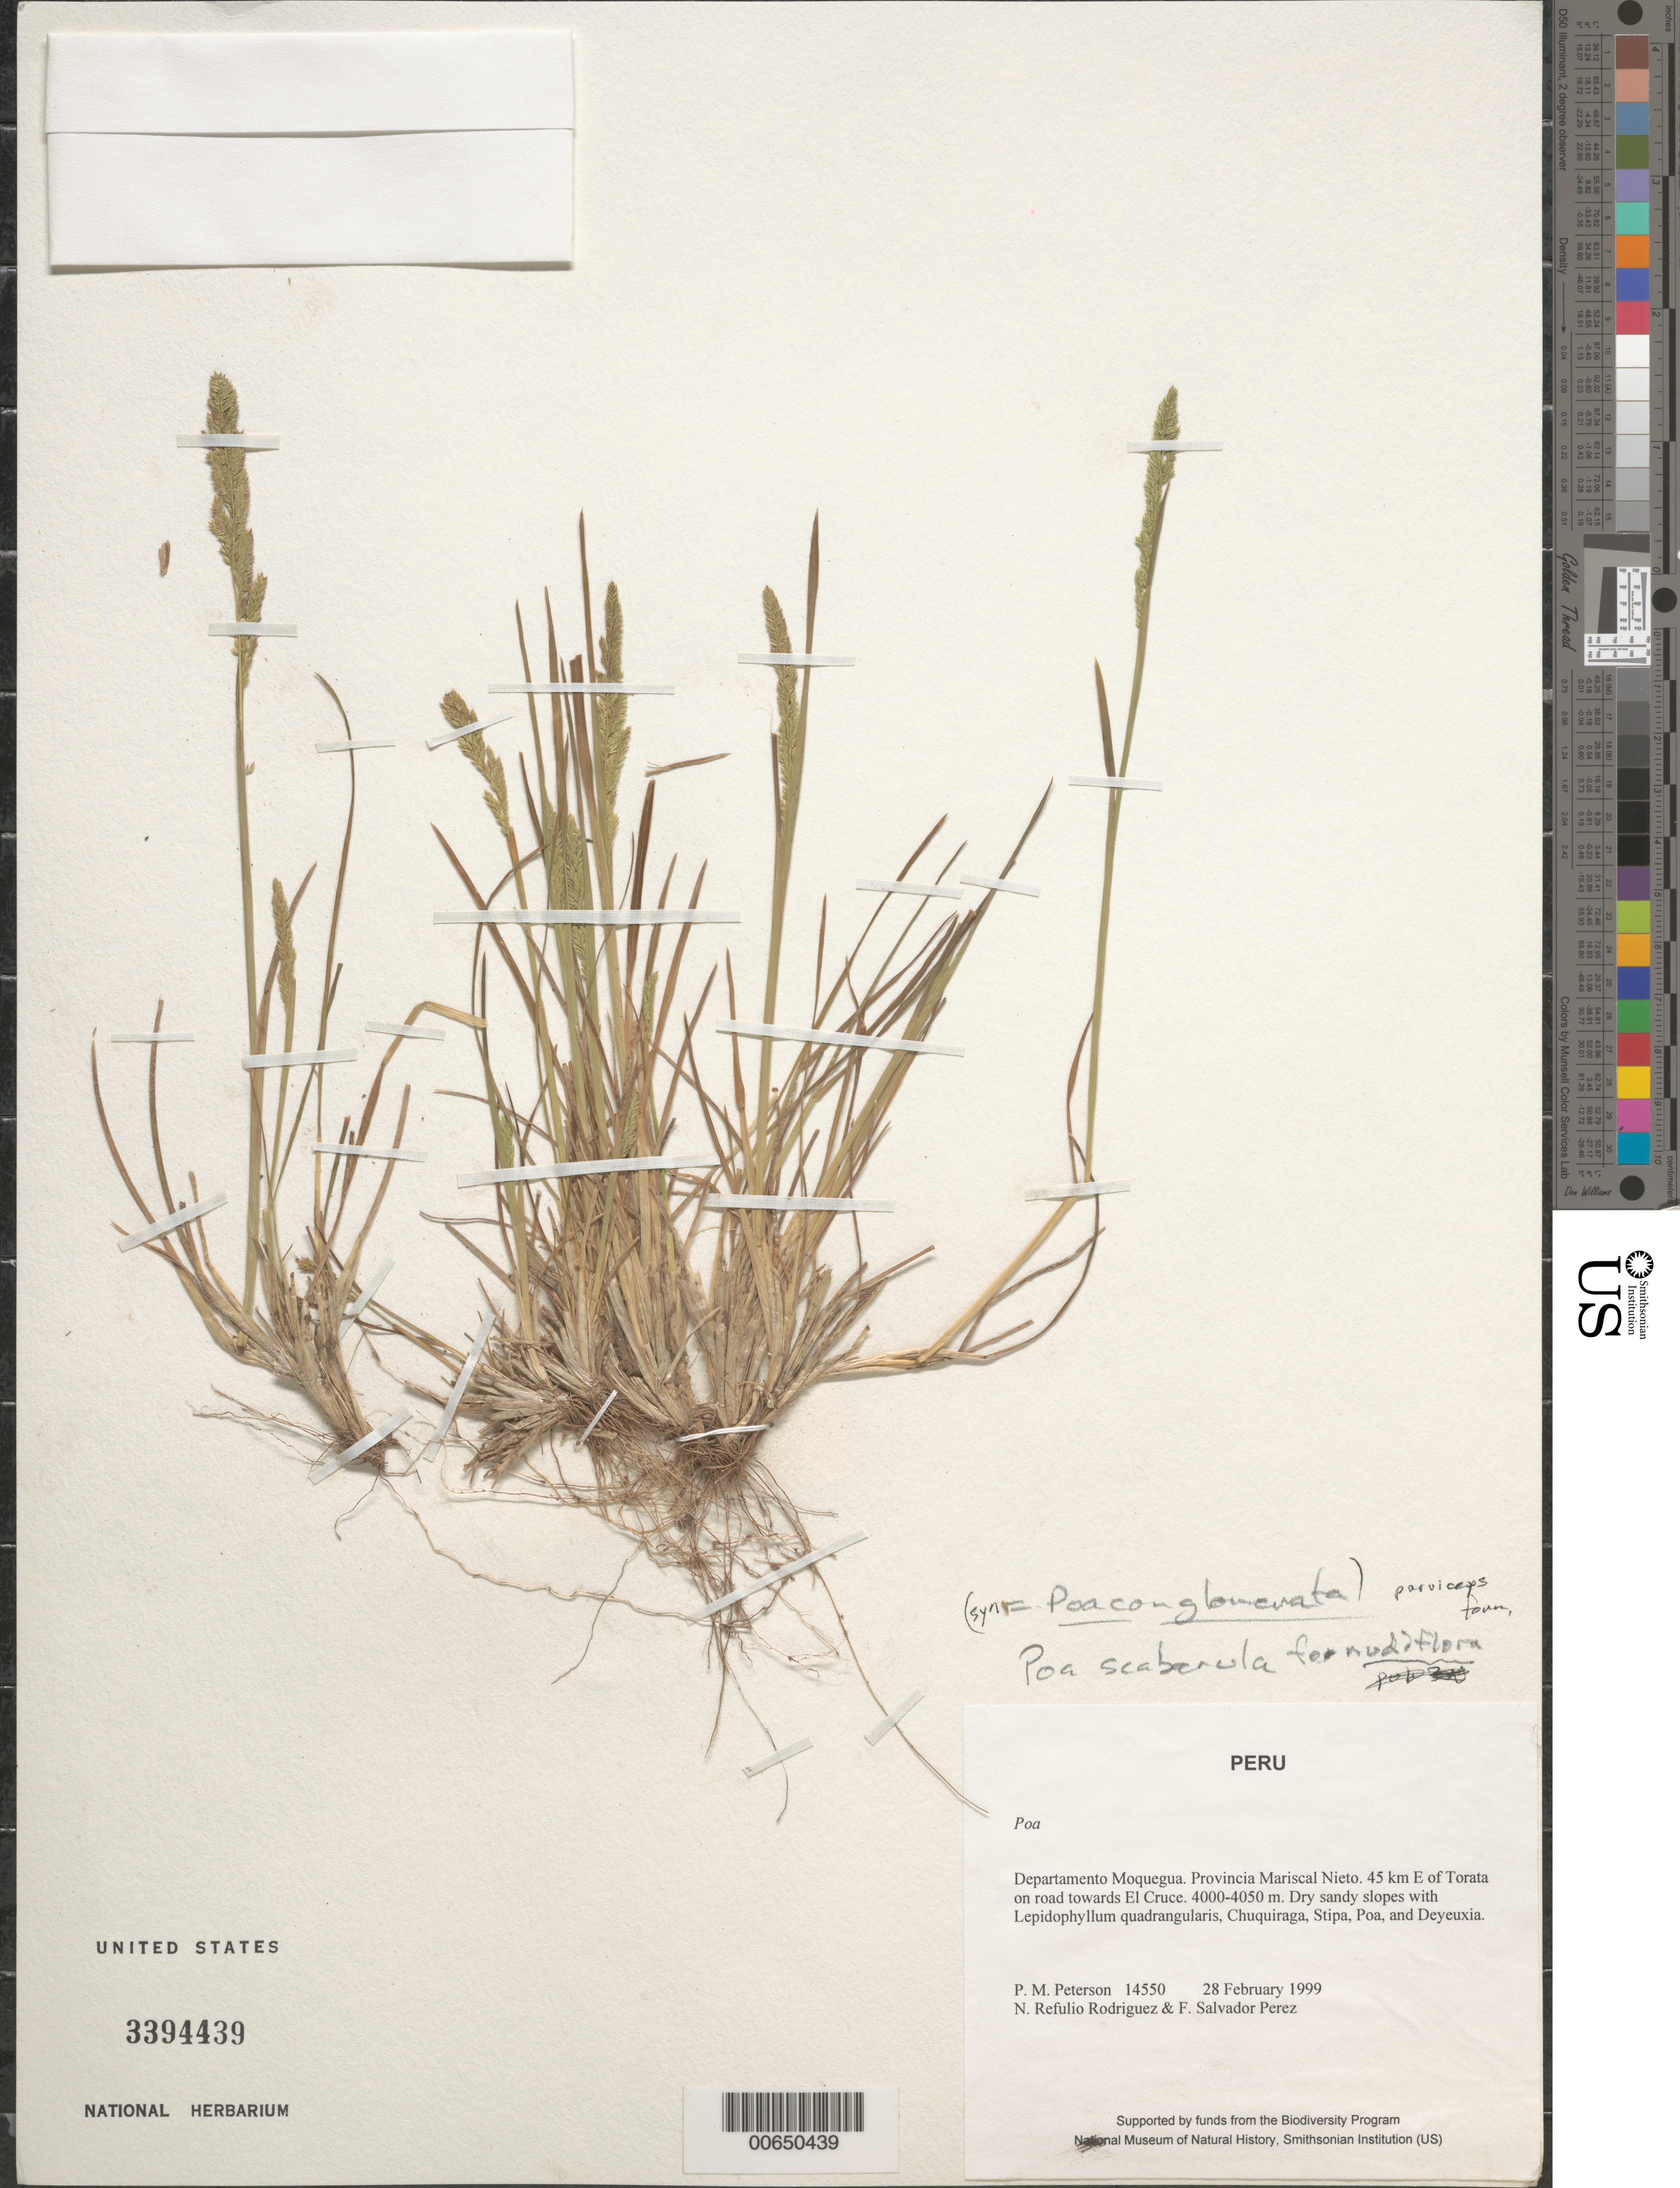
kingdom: Plantae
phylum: Tracheophyta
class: Liliopsida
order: Poales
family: Poaceae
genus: Poa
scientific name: Poa scaberula f. nudiflora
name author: Hauman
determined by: Soreng, Robert J., Research Associate (BOT), Smithsonian Institution - National Museum of Natural History (UNITED STATES)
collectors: P. M. Peterson, N. Refulio-Rodríguez & F. Salvador Perez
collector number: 14550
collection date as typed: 28 Feb 1999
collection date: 1999-02-28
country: Peru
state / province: Moquegua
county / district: Mariscal Nieto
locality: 45 km E of Torata on road towards El Cruce.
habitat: Dry sandy slopes with Lepidophyllum quadrangularis, Chuquiraga, Stipa, Poa and Deyeuxia.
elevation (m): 4000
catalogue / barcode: US 3394439